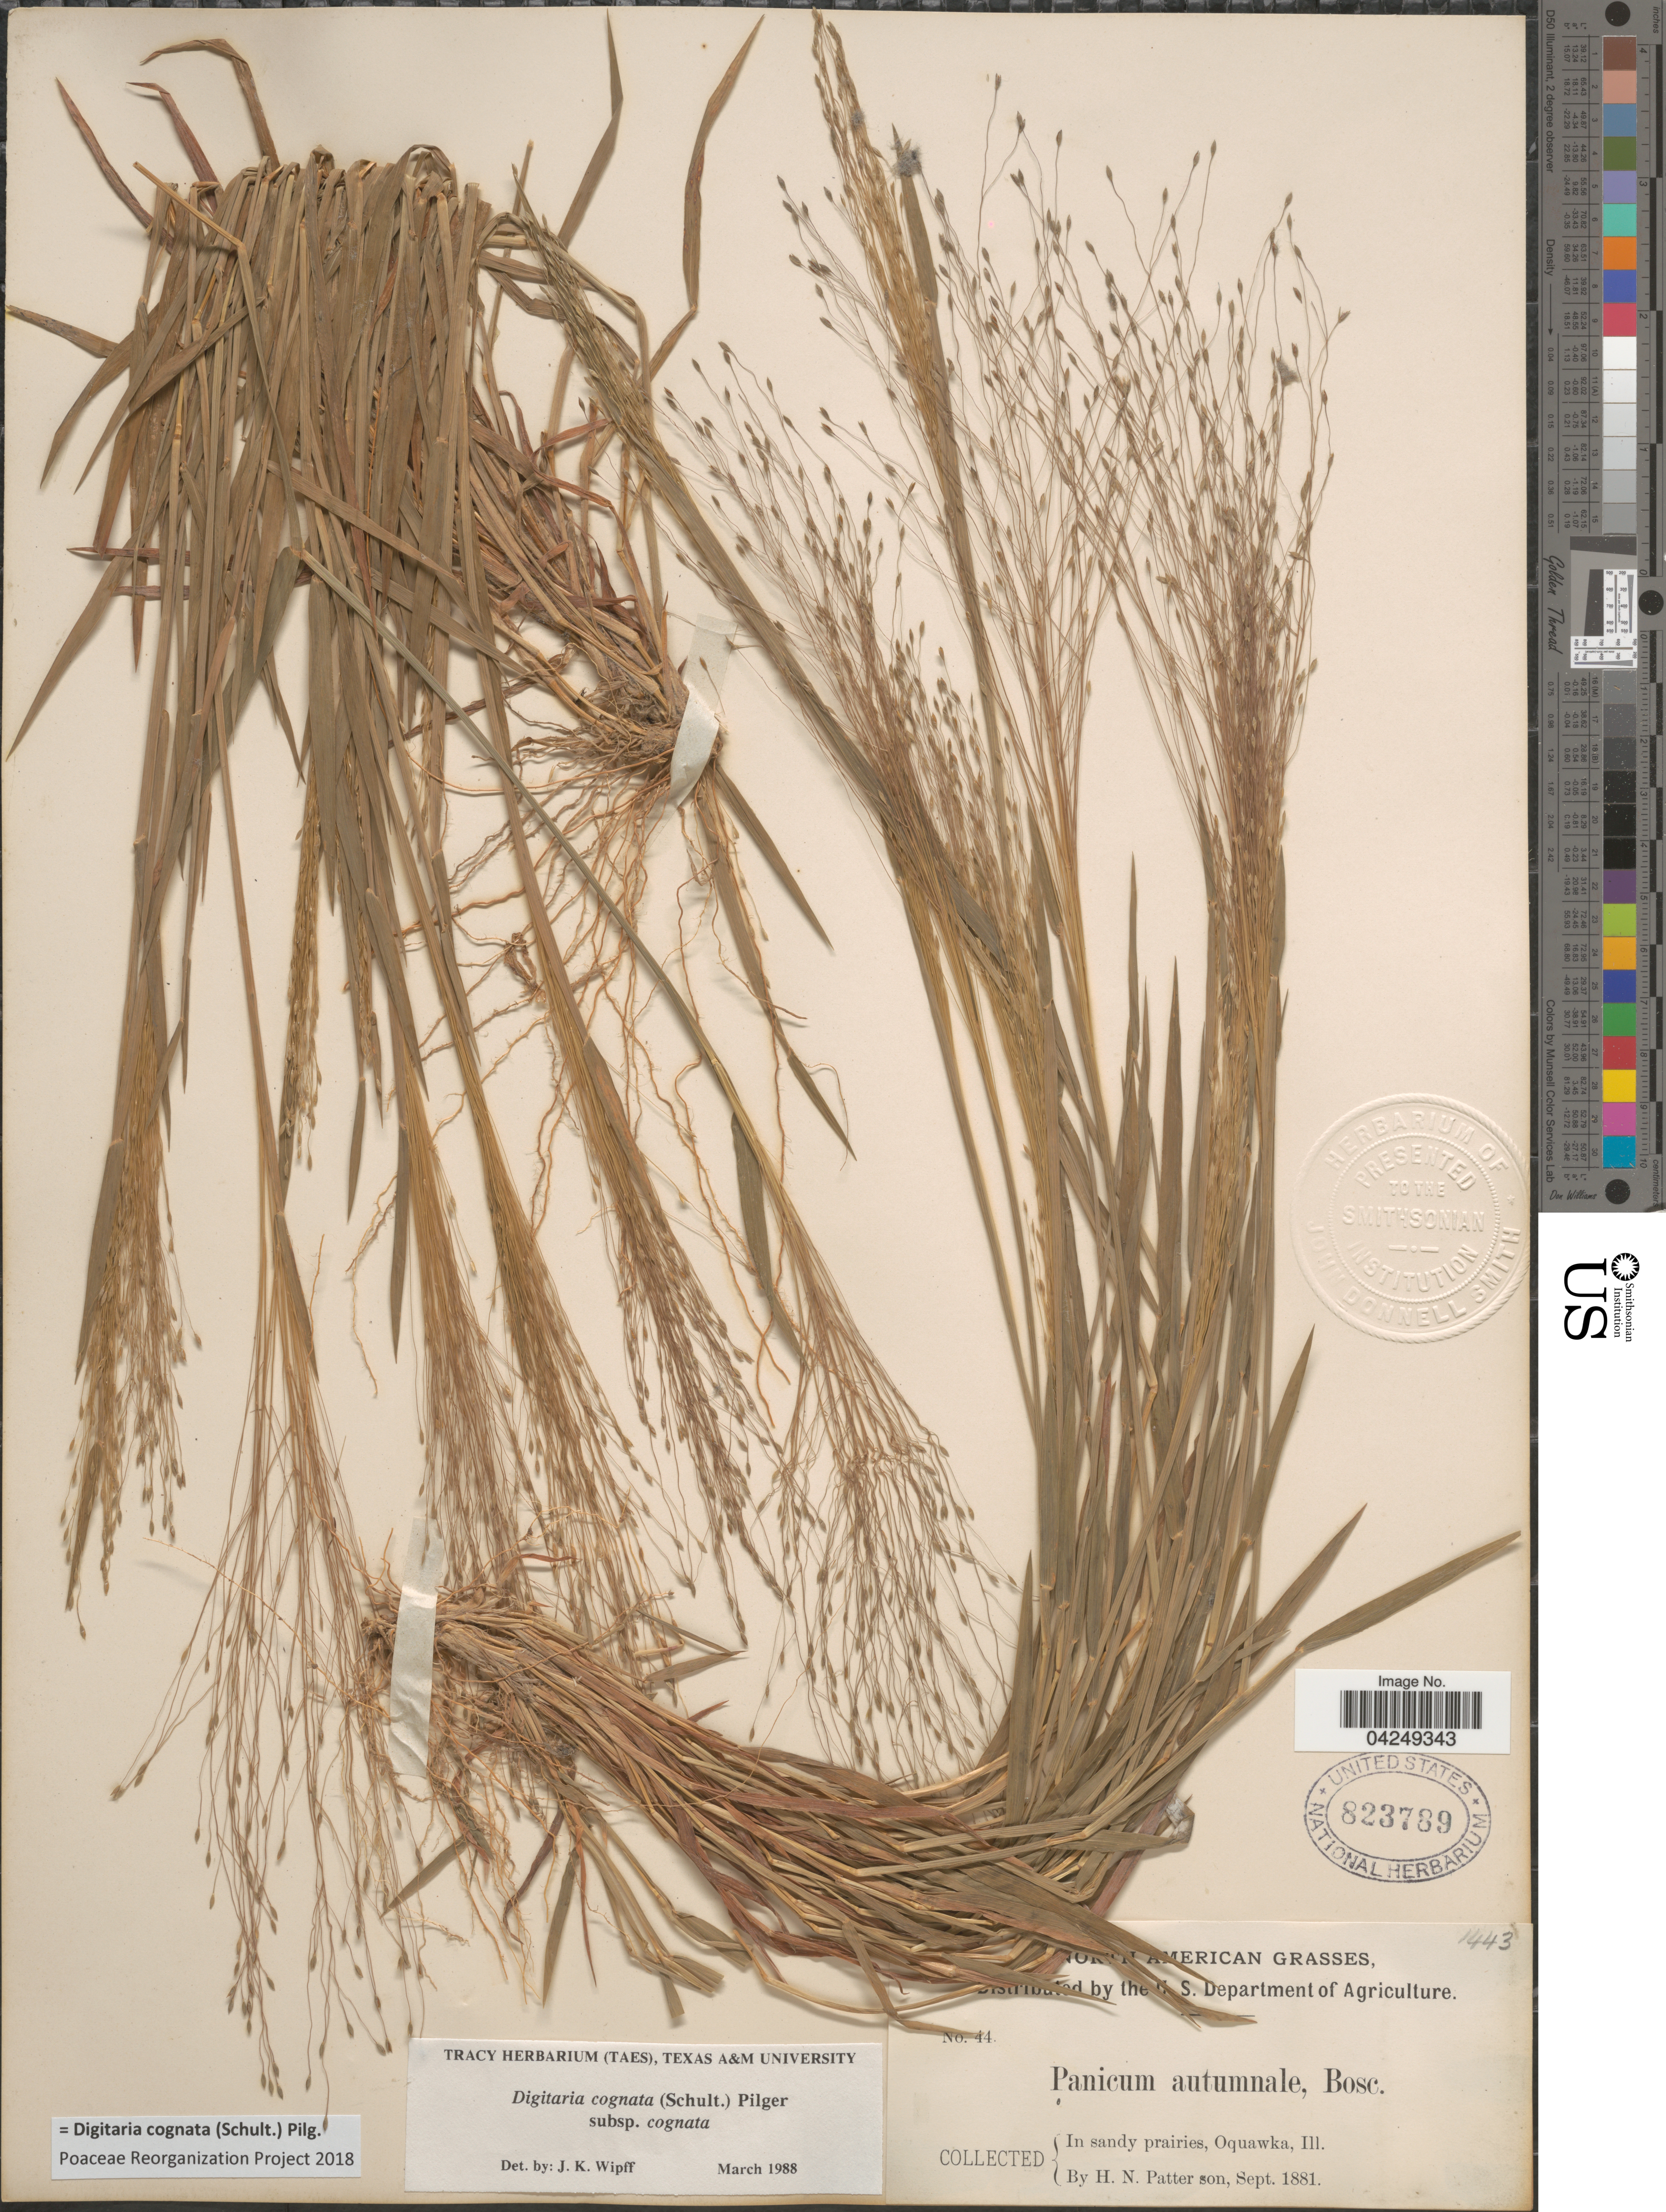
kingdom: Plantae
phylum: Tracheophyta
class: Liliopsida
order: Poales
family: Poaceae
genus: Digitaria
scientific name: Digitaria cognata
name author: (Scult.) Pilg.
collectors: H. N. Patterson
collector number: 44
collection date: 1881-09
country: United States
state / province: Illinois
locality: In sandy prairies, Oquawka.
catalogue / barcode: US 823789